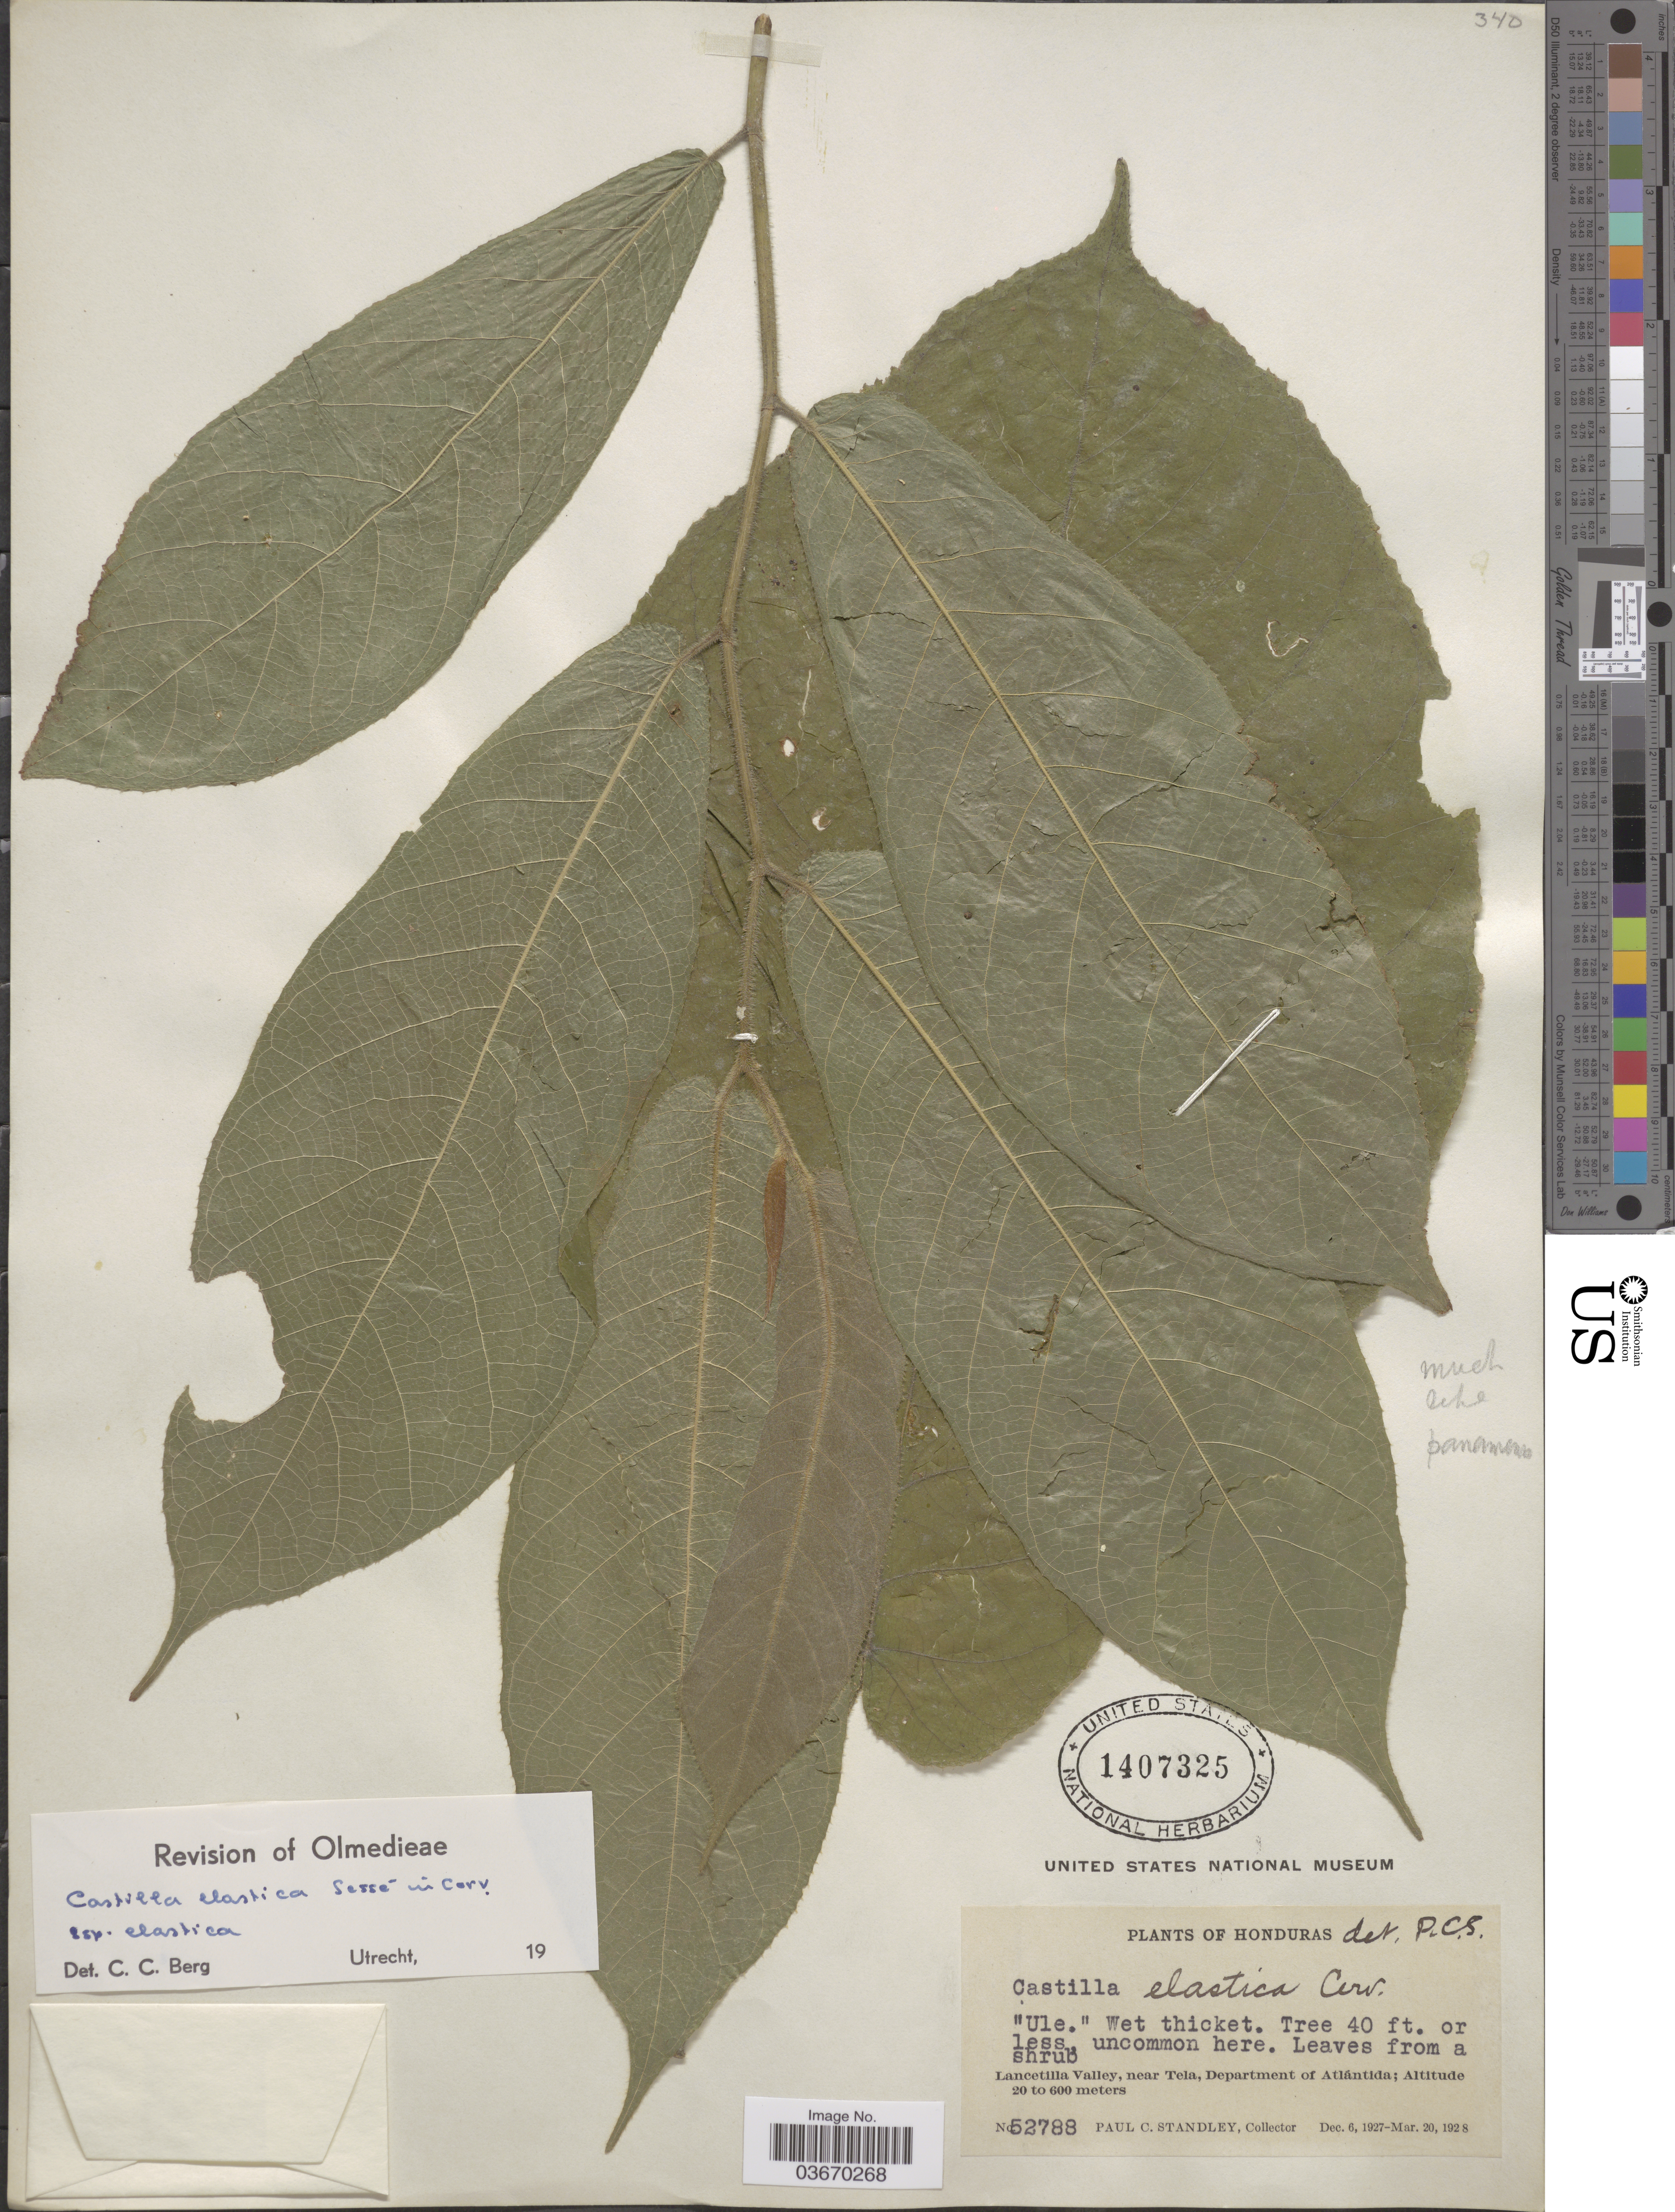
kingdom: Plantae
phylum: Tracheophyta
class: Magnoliopsida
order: Rosales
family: Moraceae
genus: Castilla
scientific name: Castilla elastica subsp. elastica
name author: Sessé ex Cerv.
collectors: P. C. Standley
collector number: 52788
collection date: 1927-12-06/1928-03-20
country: Honduras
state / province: Atlantida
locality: Lancetilla Valley, near Tela, Department of Atlántida.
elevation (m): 20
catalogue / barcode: US 1407325